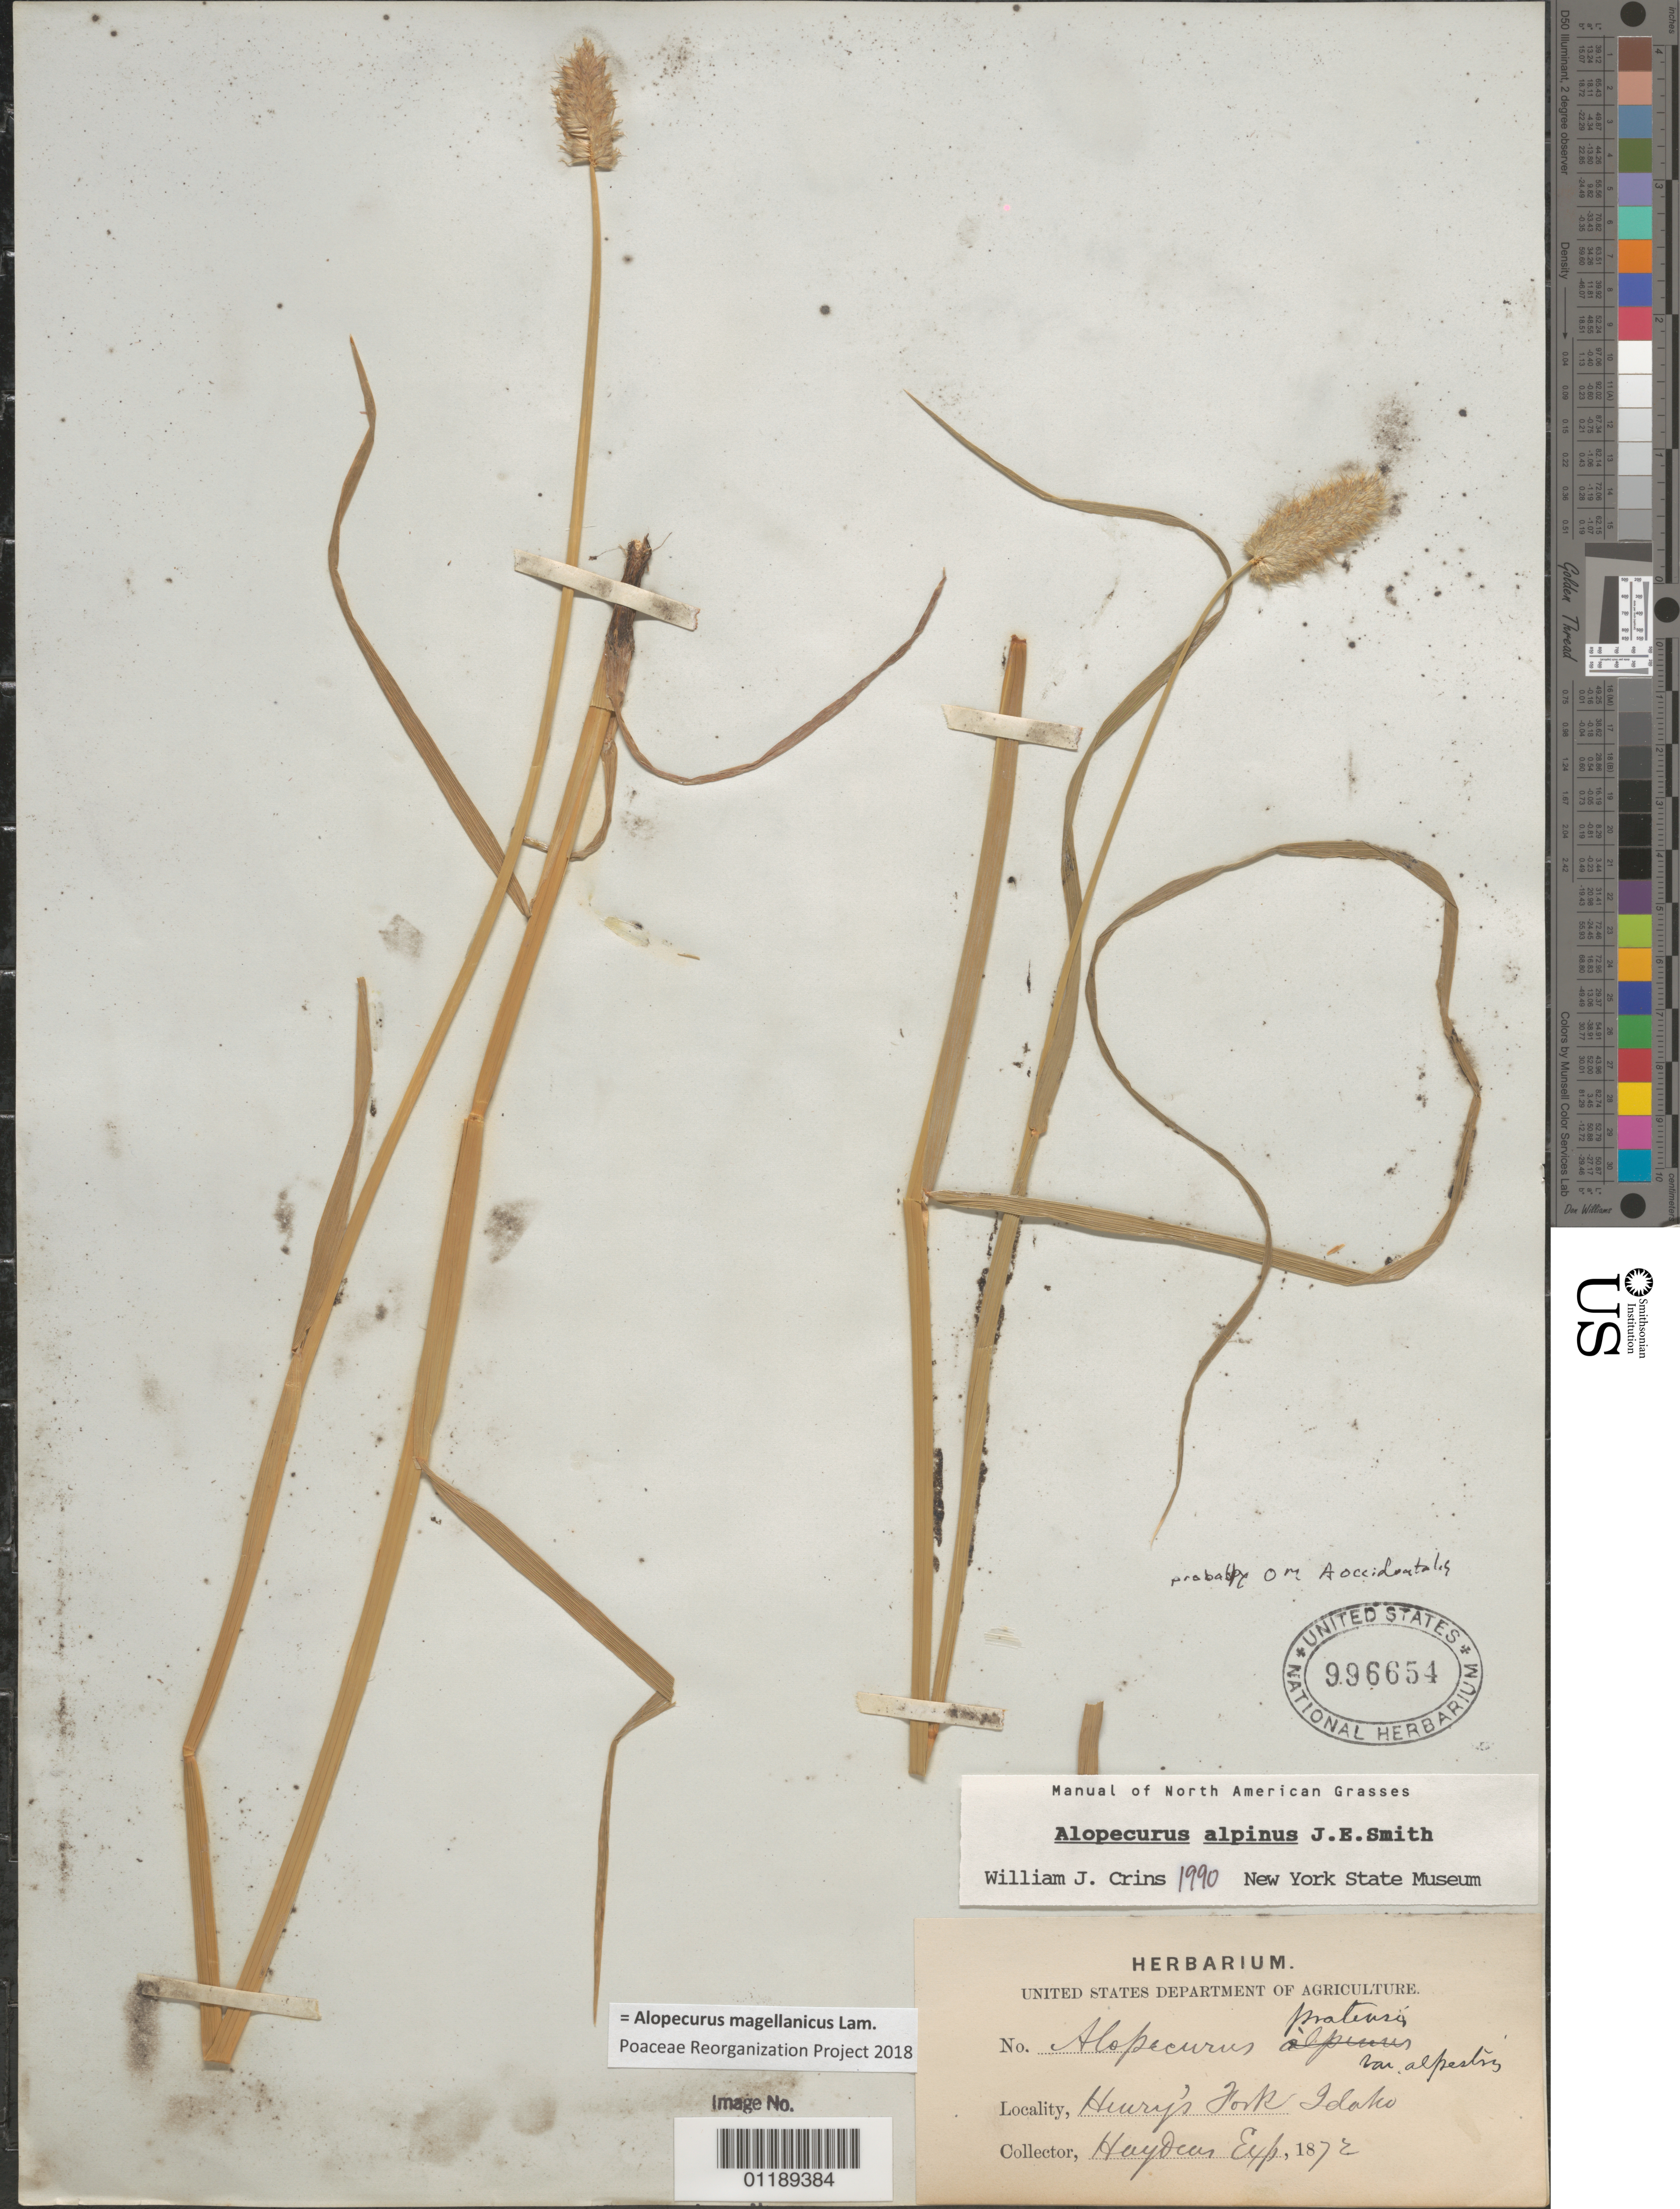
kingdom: Plantae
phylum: Tracheophyta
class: Liliopsida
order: Poales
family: Poaceae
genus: Alopecurus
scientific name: Alopecurus magellanicus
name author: Lam.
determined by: Poaceae Reorganization Project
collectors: -- Hayden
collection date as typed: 1872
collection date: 1872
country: United States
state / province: Idaho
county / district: Madison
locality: Henry's Fork.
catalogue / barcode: US 996654